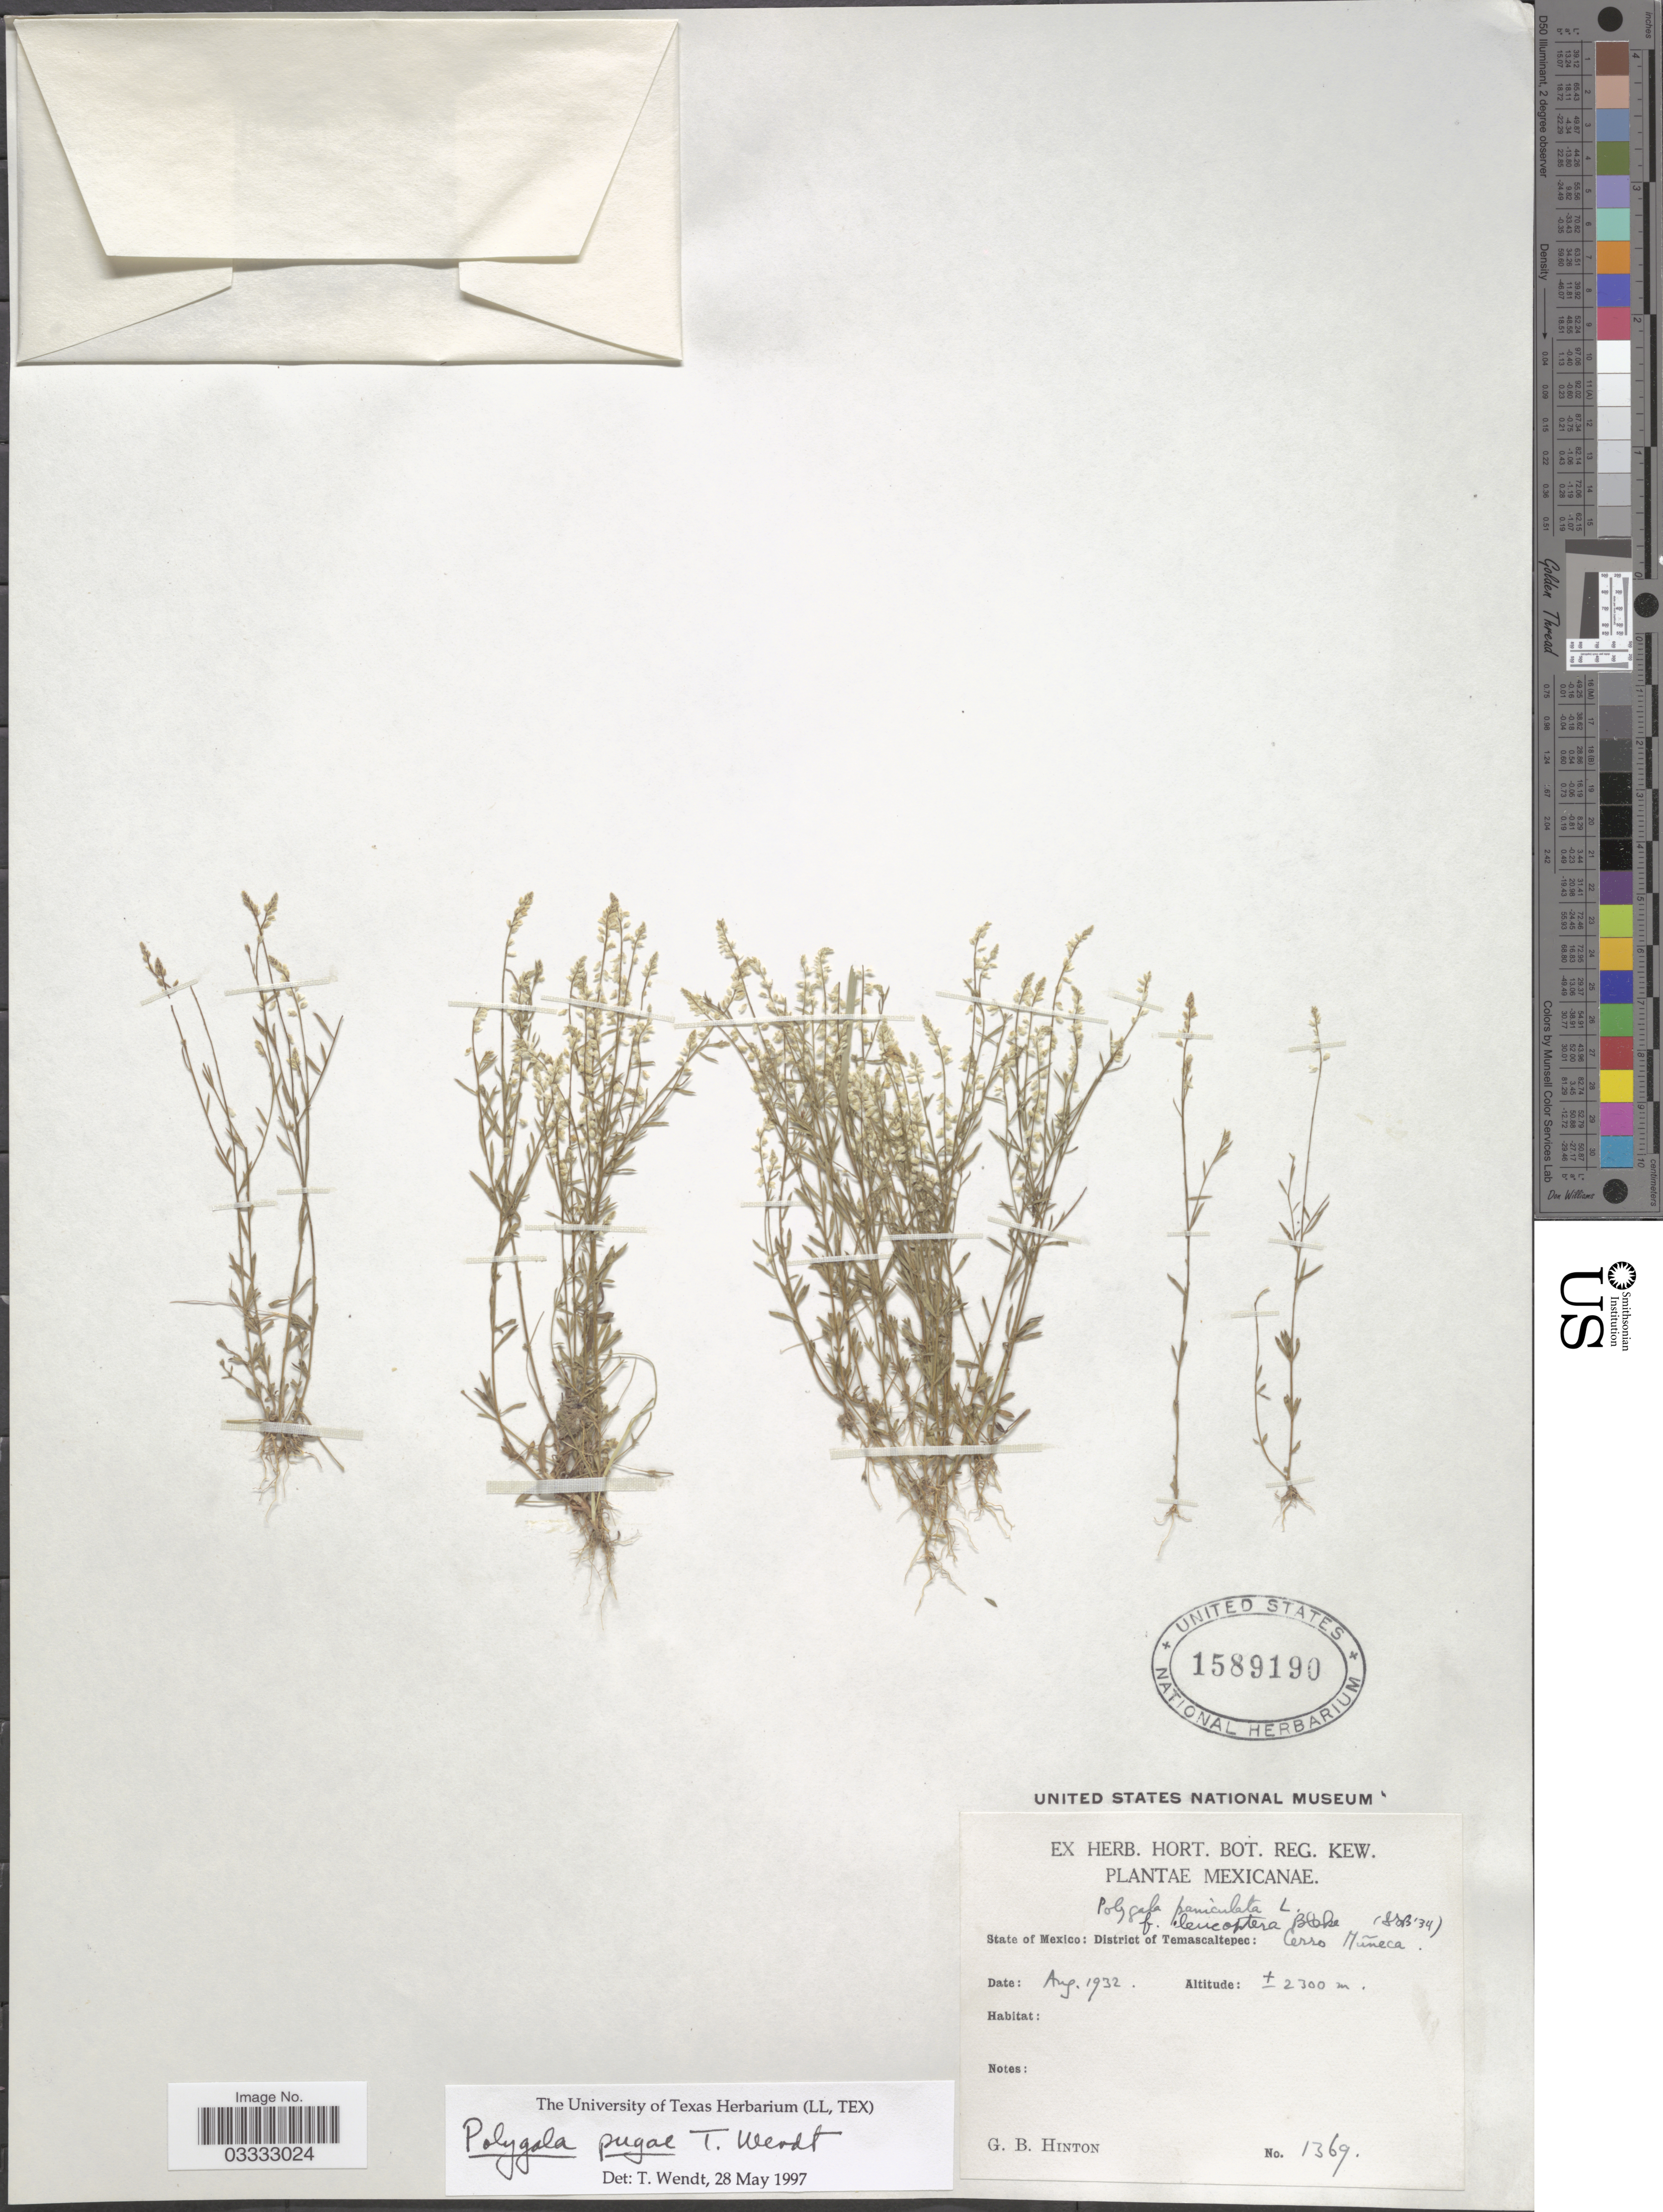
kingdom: Plantae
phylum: Tracheophyta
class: Magnoliopsida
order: Fabales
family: Polygalaceae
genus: Polygala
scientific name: Polygala pugae T. Wendt, ined.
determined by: Wendt, Thomas L.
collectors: G. B. Hinton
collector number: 1369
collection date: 1932-08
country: Mexico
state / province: México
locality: District of Temascaltepec: Cerro Muñeca.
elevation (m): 2300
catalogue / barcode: US 1589190